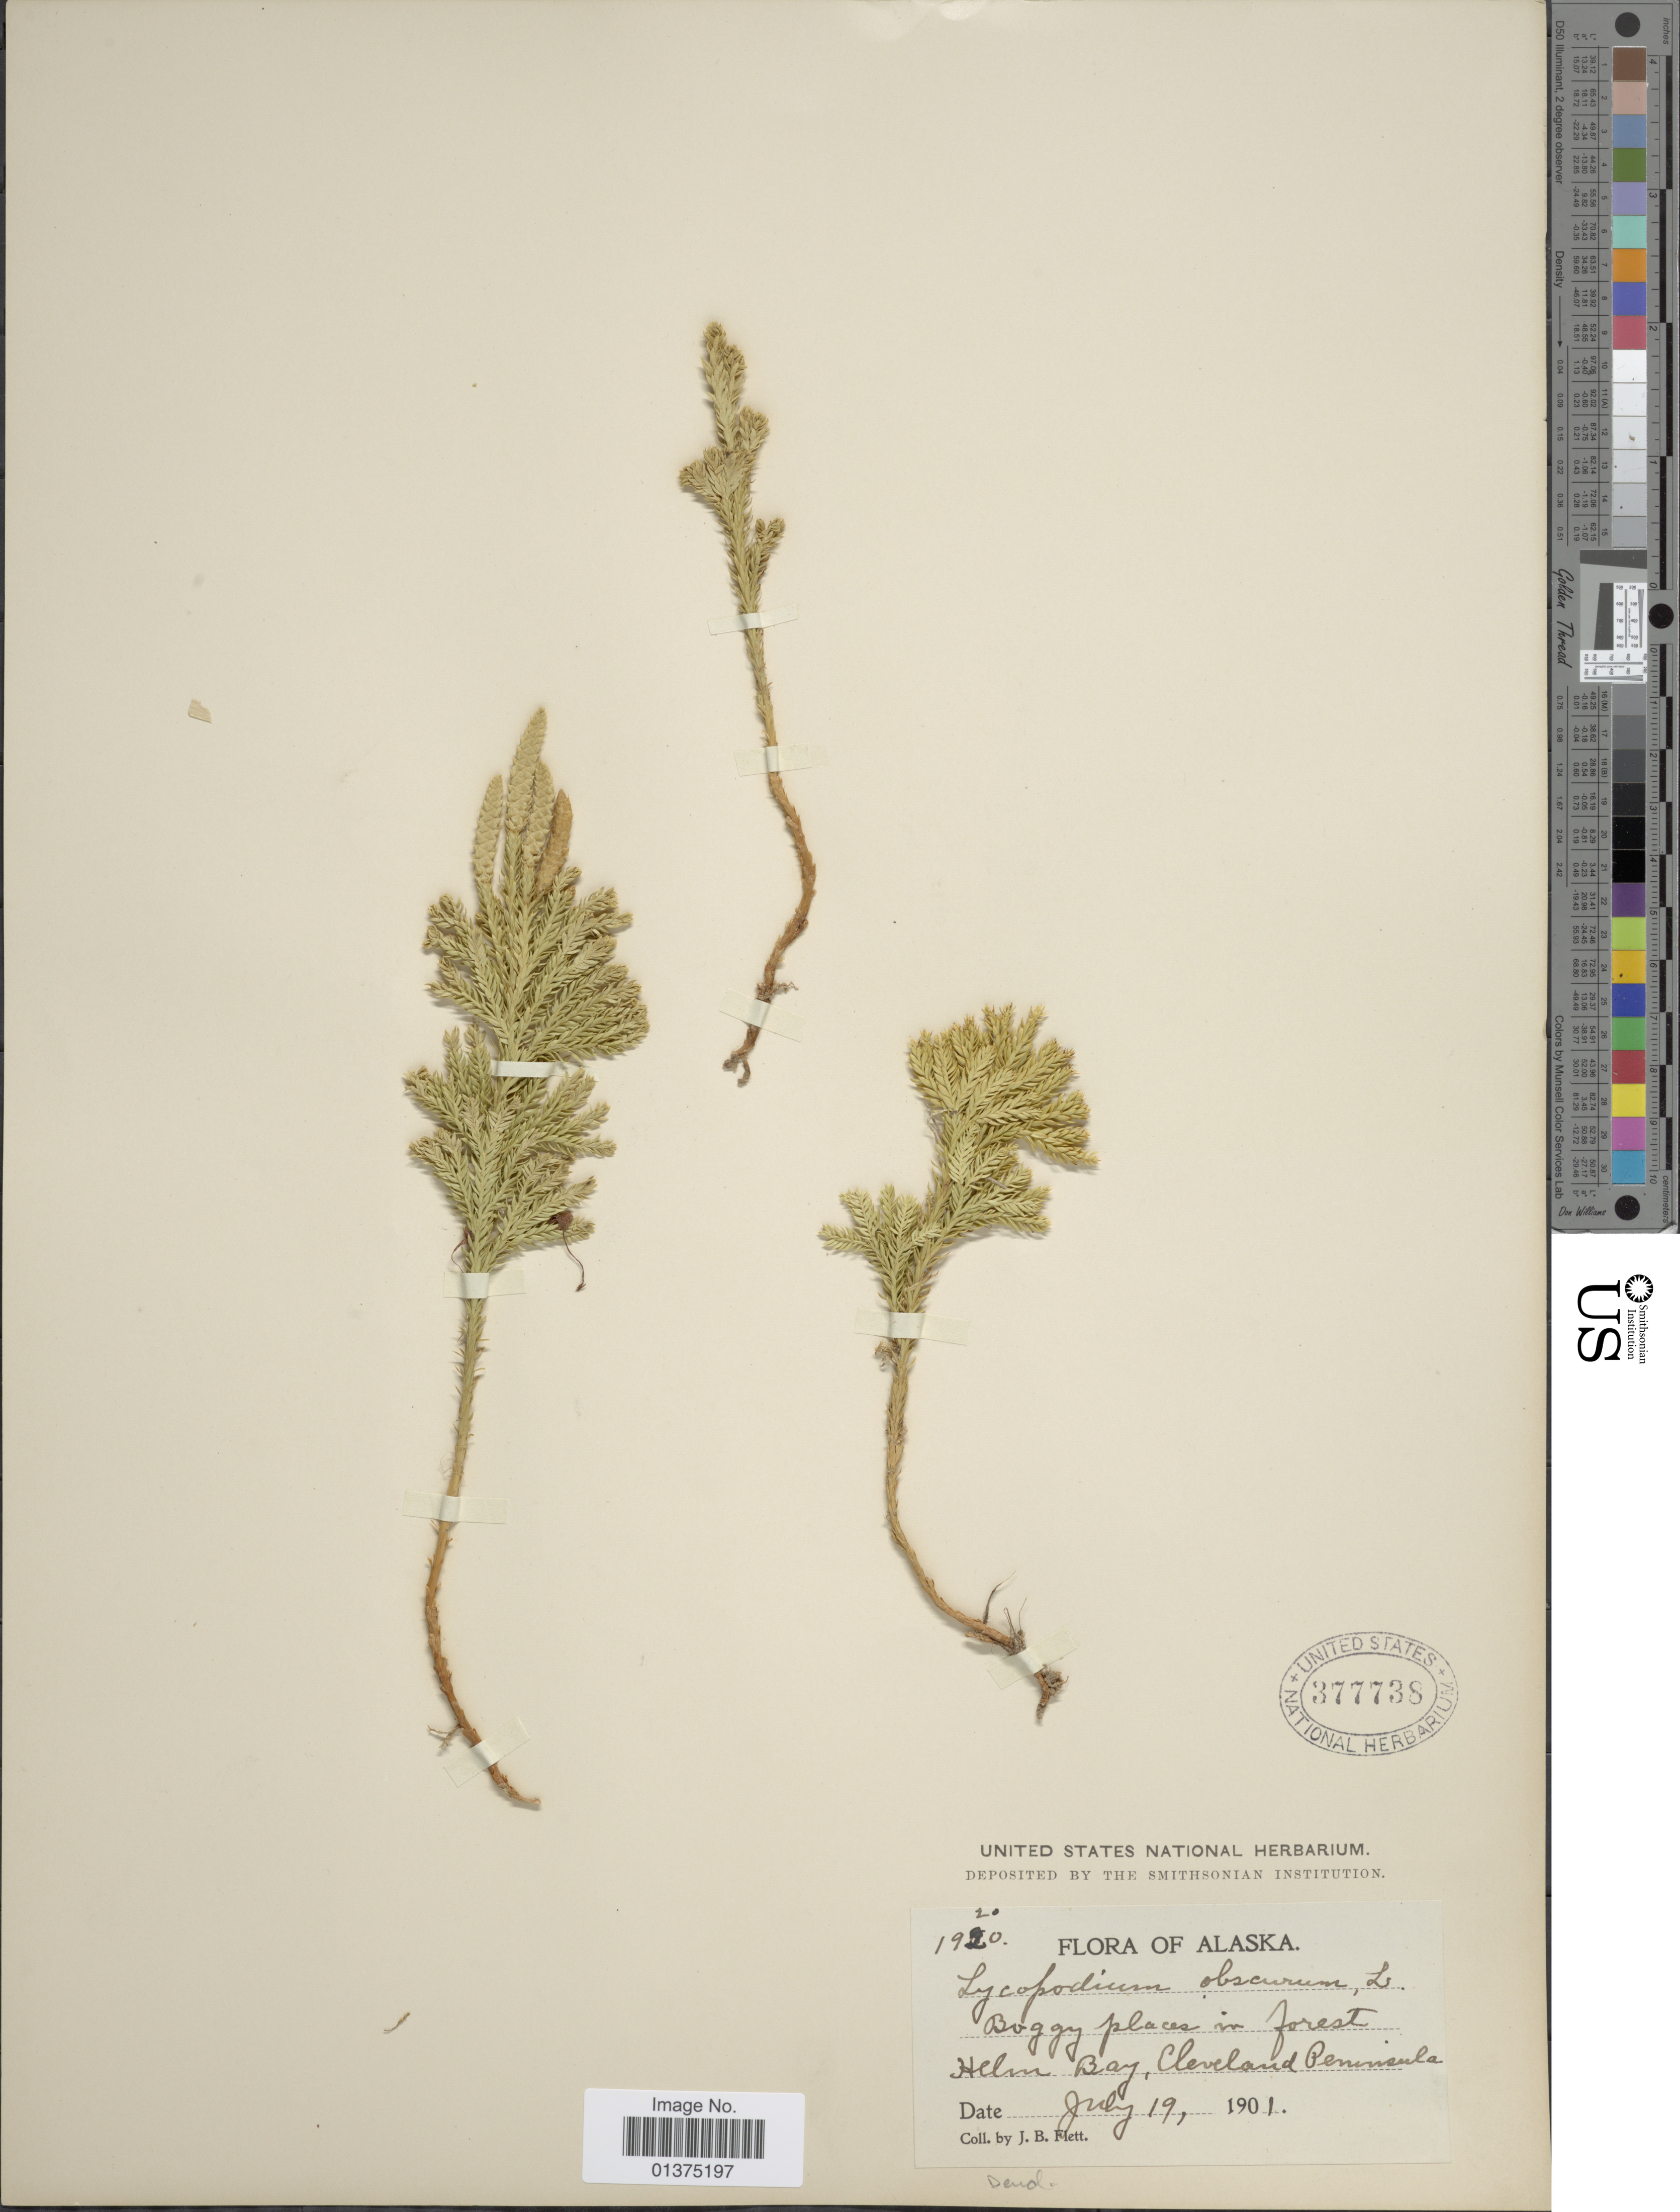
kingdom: Plantae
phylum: Tracheophyta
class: Lycopodiopsida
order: Lycopodiales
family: Lycopodiaceae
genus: Dendrolycopodium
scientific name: Dendrolycopodium dendroideum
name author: (Michx.) A. Haines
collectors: J. Flett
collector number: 1920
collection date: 1901-07-19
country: United States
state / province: Alaska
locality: Helm bay, Cleveland Peninsula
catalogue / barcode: US 377738